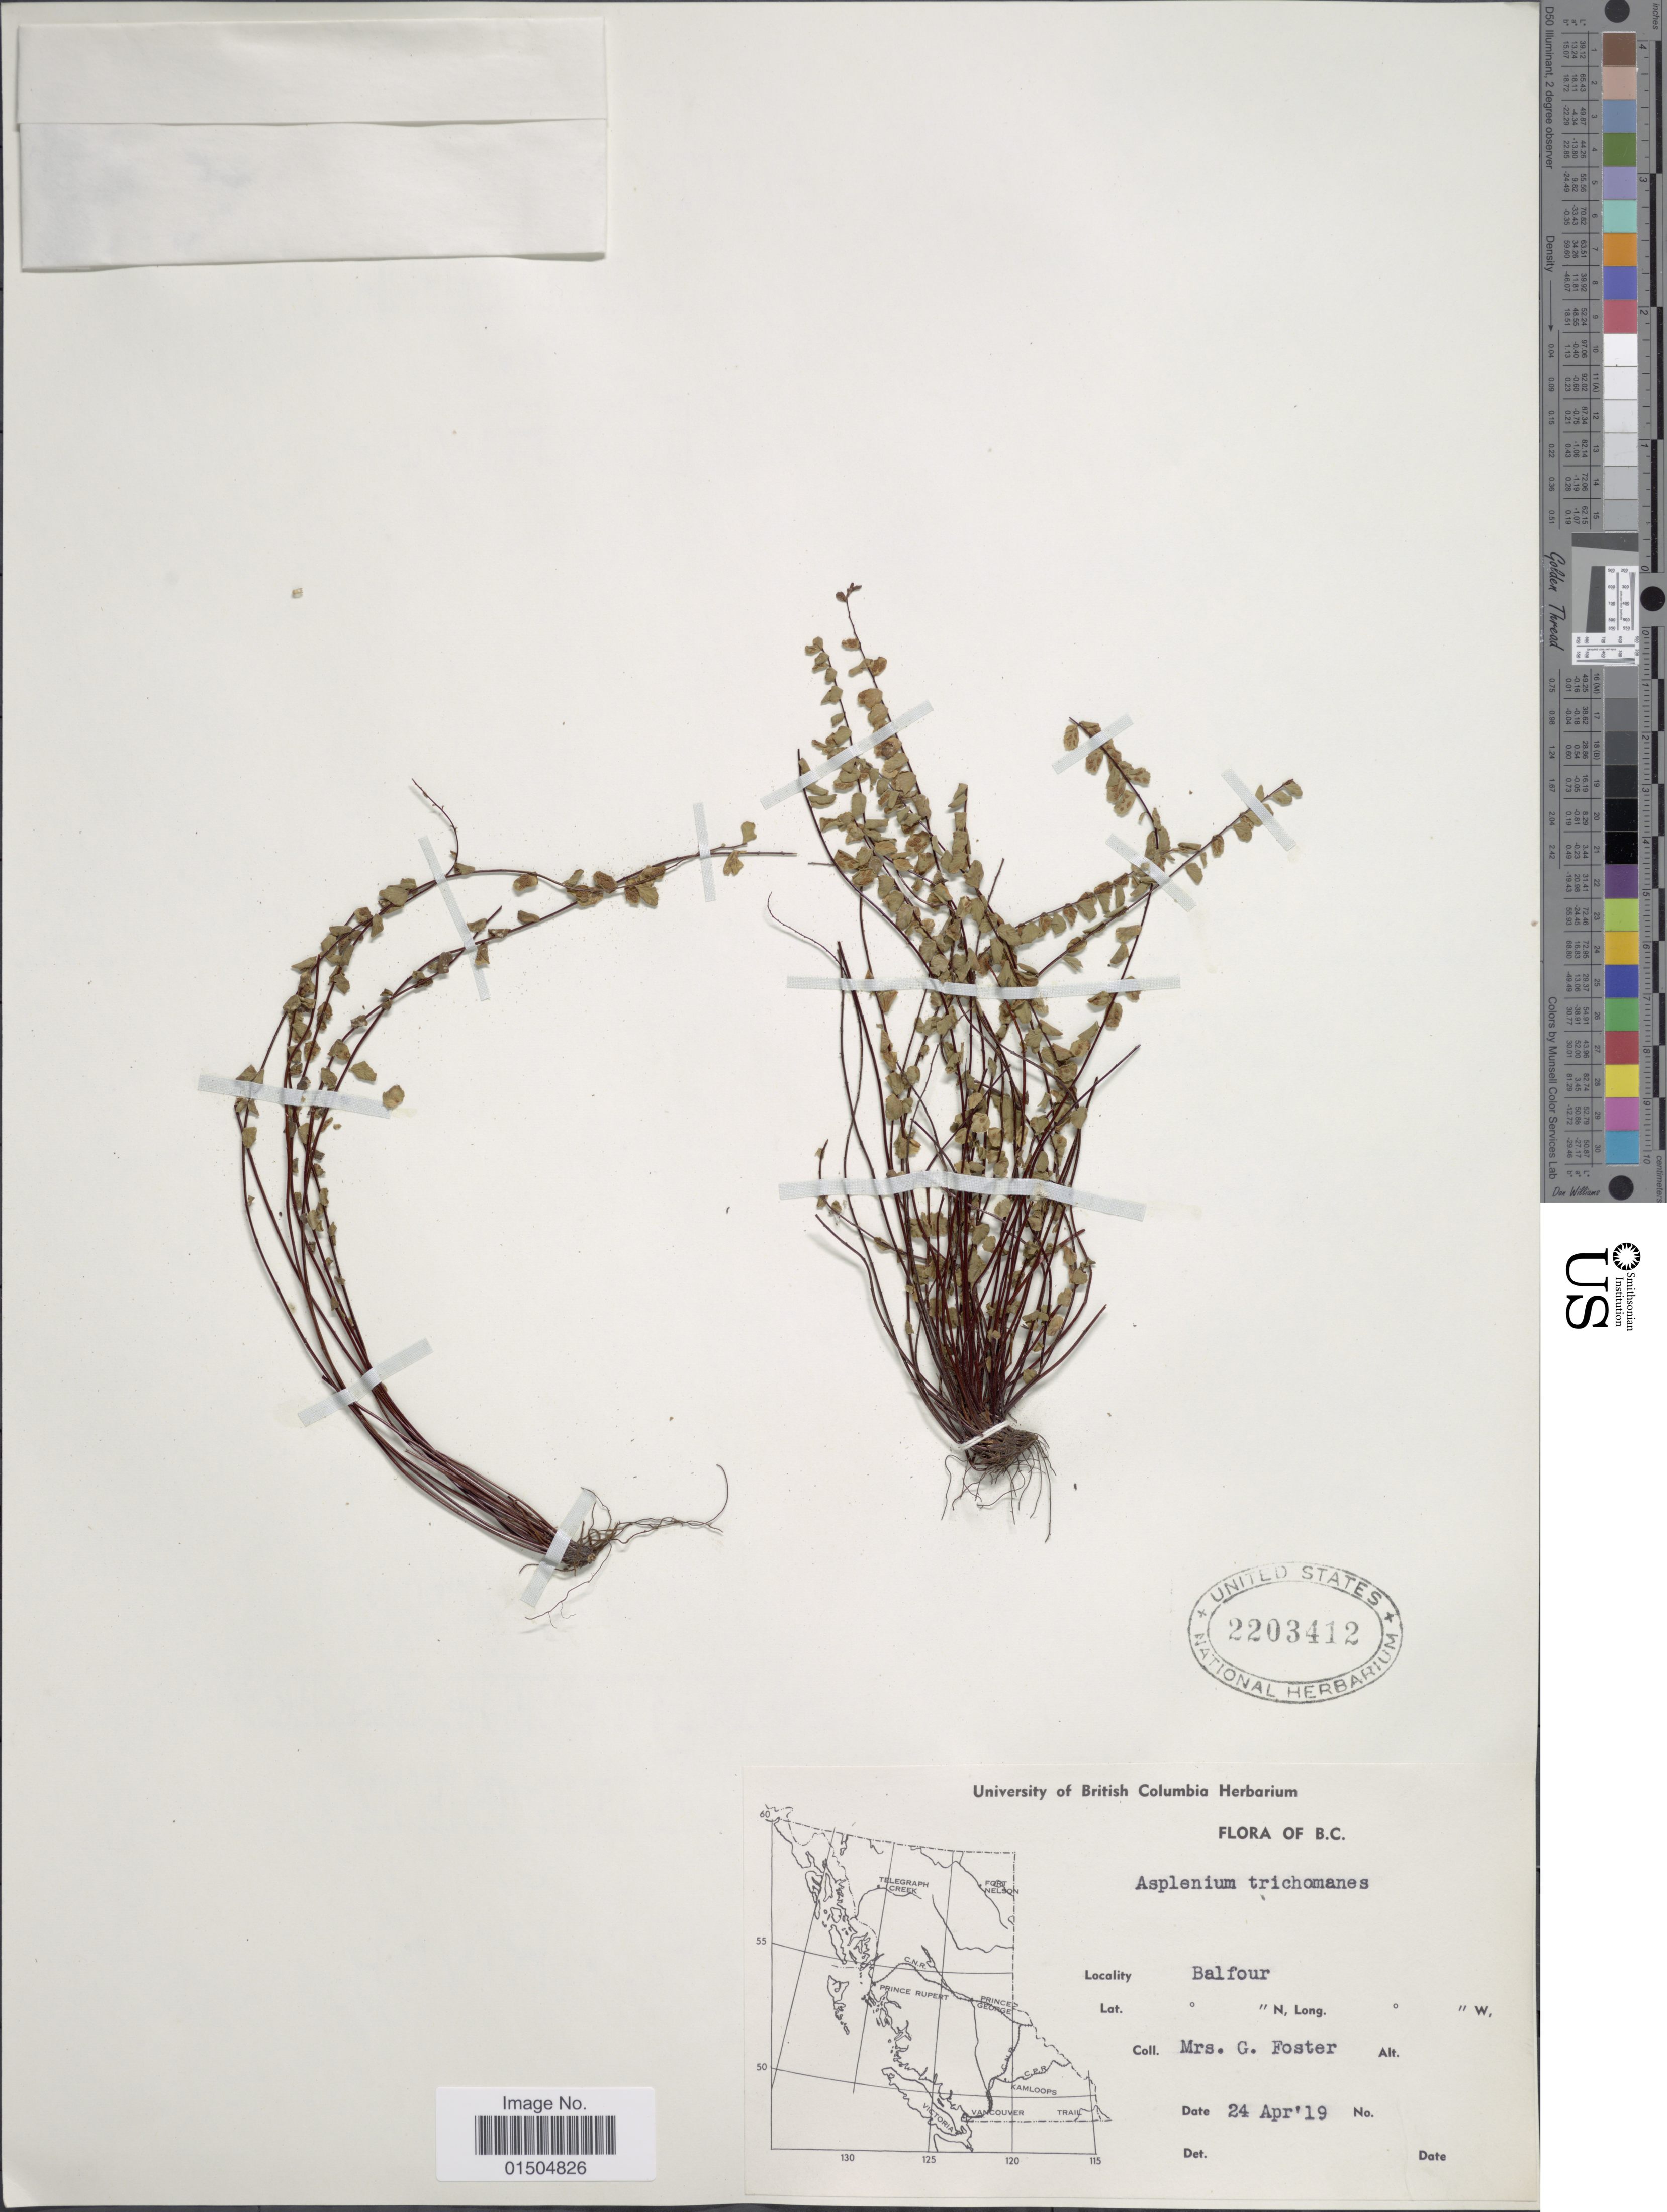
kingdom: Plantae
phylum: Tracheophyta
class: Polypodiopsida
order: Polypodiales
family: Aspleniaceae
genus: Asplenium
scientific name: Asplenium trichomanes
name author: L.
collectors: G. Foster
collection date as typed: Transcribed d/m/y: 24/4/19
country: Canada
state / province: British Columbia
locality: Balfour.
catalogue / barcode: US 2203412